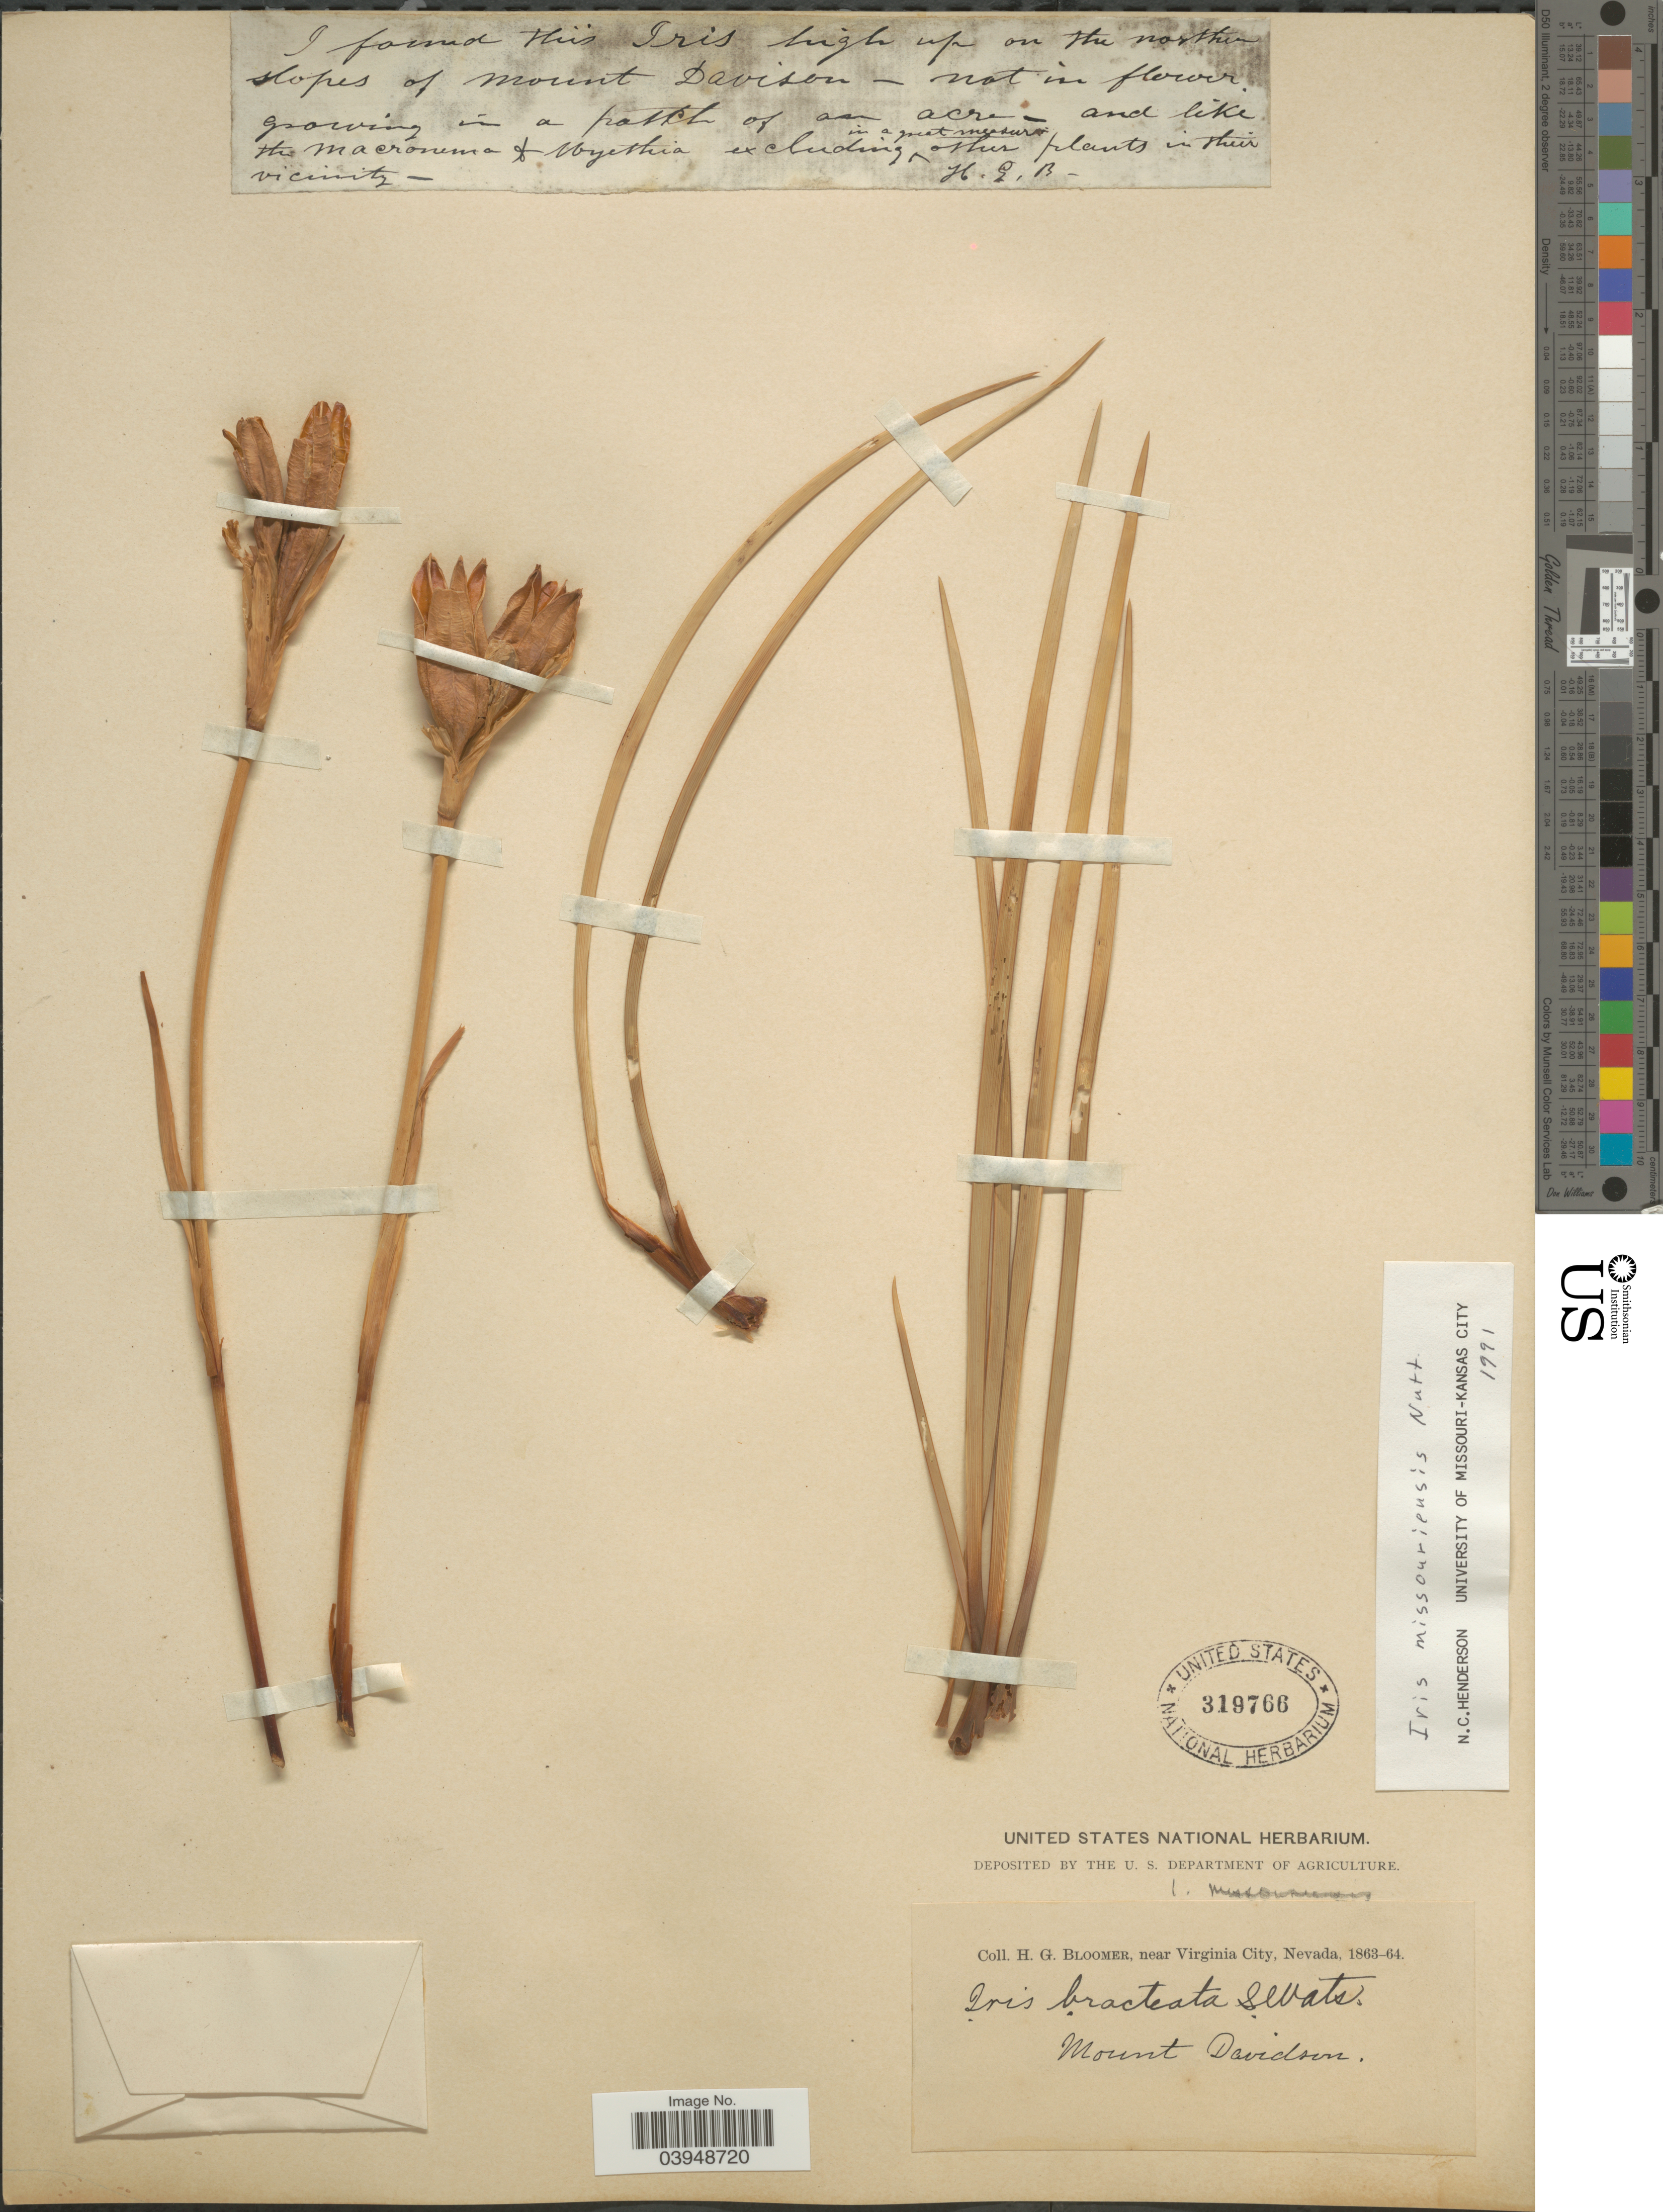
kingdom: Plantae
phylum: Tracheophyta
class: Liliopsida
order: Asparagales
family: Iridaceae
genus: Iris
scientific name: Iris missouriensis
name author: Nutt.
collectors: H. Bloomer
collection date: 1863/1864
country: United States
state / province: Nevada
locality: Near Virginia City. Mount Davidson.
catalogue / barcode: US 319766